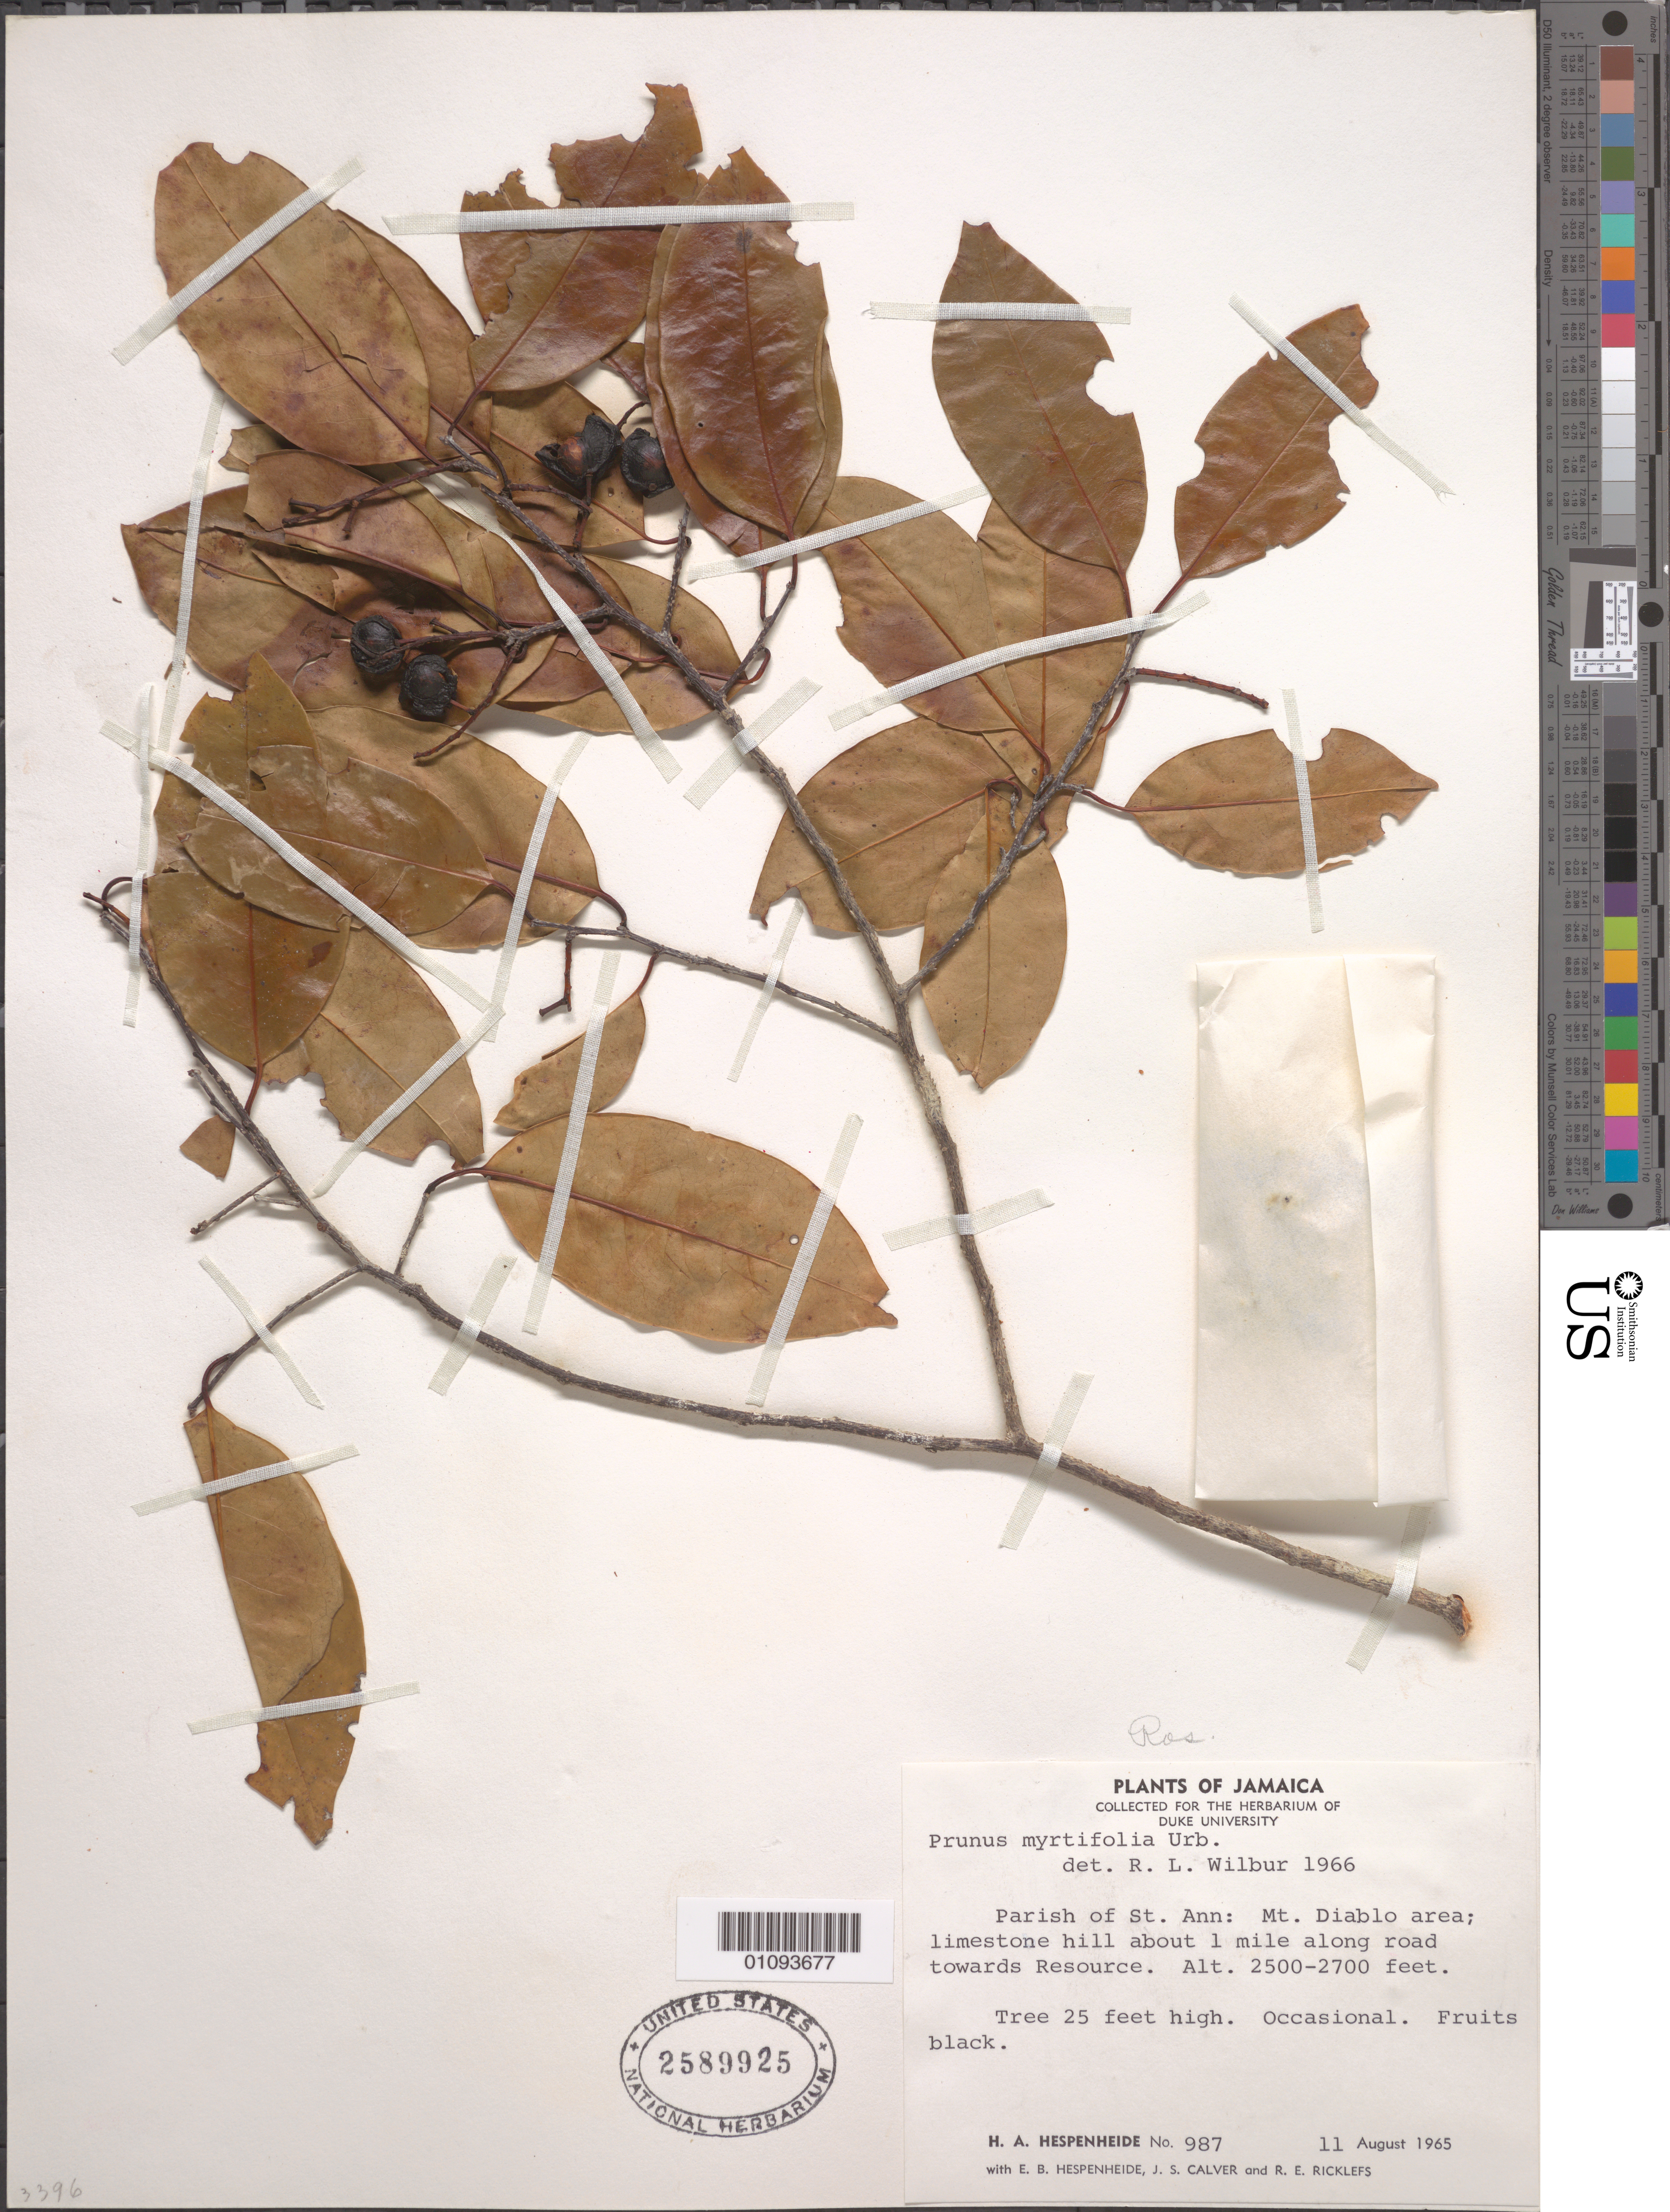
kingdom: Plantae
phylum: Tracheophyta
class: Magnoliopsida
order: Rosales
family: Rosaceae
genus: Prunus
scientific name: Prunus myrtifolia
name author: (L.) Urb.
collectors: H. A. Hespenheide, E. Hespenheide, J. Calver & R. Ricklefs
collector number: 987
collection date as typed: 11 Aug 1965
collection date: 1965-08-11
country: Jamaica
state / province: Saint Ann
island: Jamaica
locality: Parish of St.Ann: Mt Diablo area; Limestone hill about 1 mile along road towards resources.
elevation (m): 762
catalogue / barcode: US 2589925